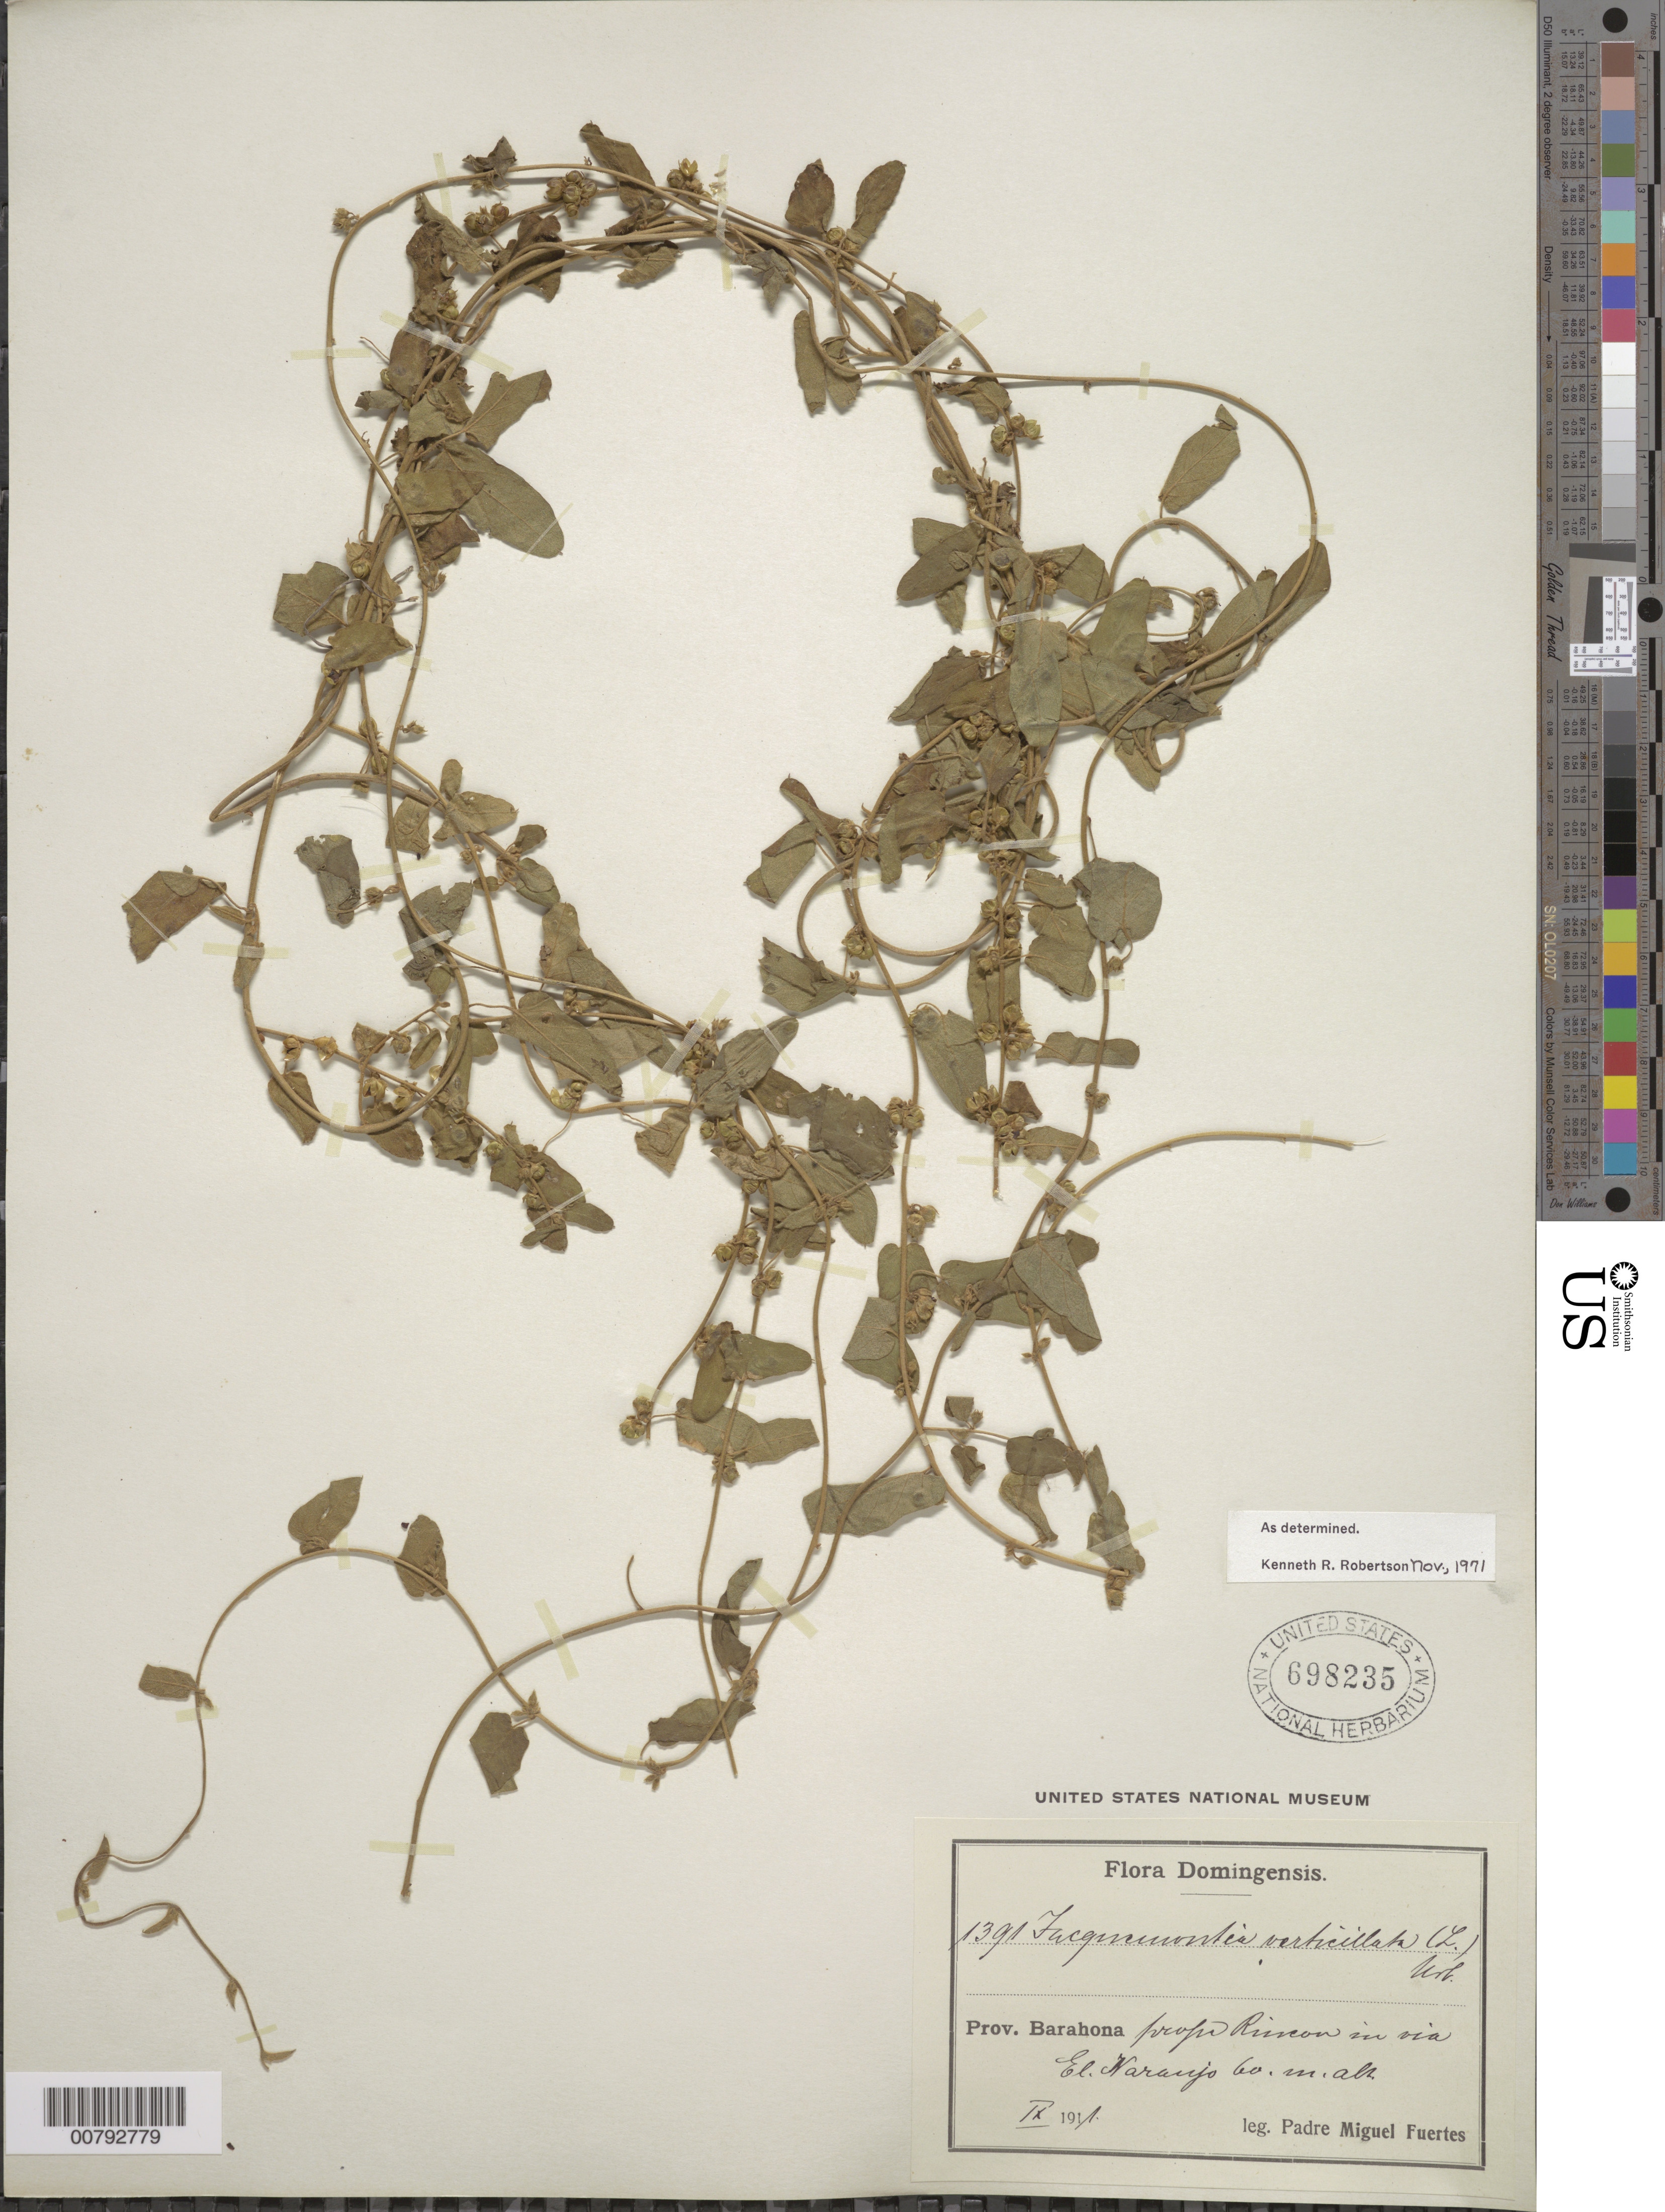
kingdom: Plantae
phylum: Tracheophyta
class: Magnoliopsida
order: Solanales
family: Convolvulaceae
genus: Jacquemontia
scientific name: Jacquemontia verticillata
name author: (L.) Urb.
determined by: Robertson, K. R.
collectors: M. D. Fuertes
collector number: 1391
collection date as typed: Sep 1911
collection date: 1911-09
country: Dominican Republic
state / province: Barahona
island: Hispaniola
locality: Prop. Rincon in via El Naranjo.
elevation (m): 60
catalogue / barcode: US 698235